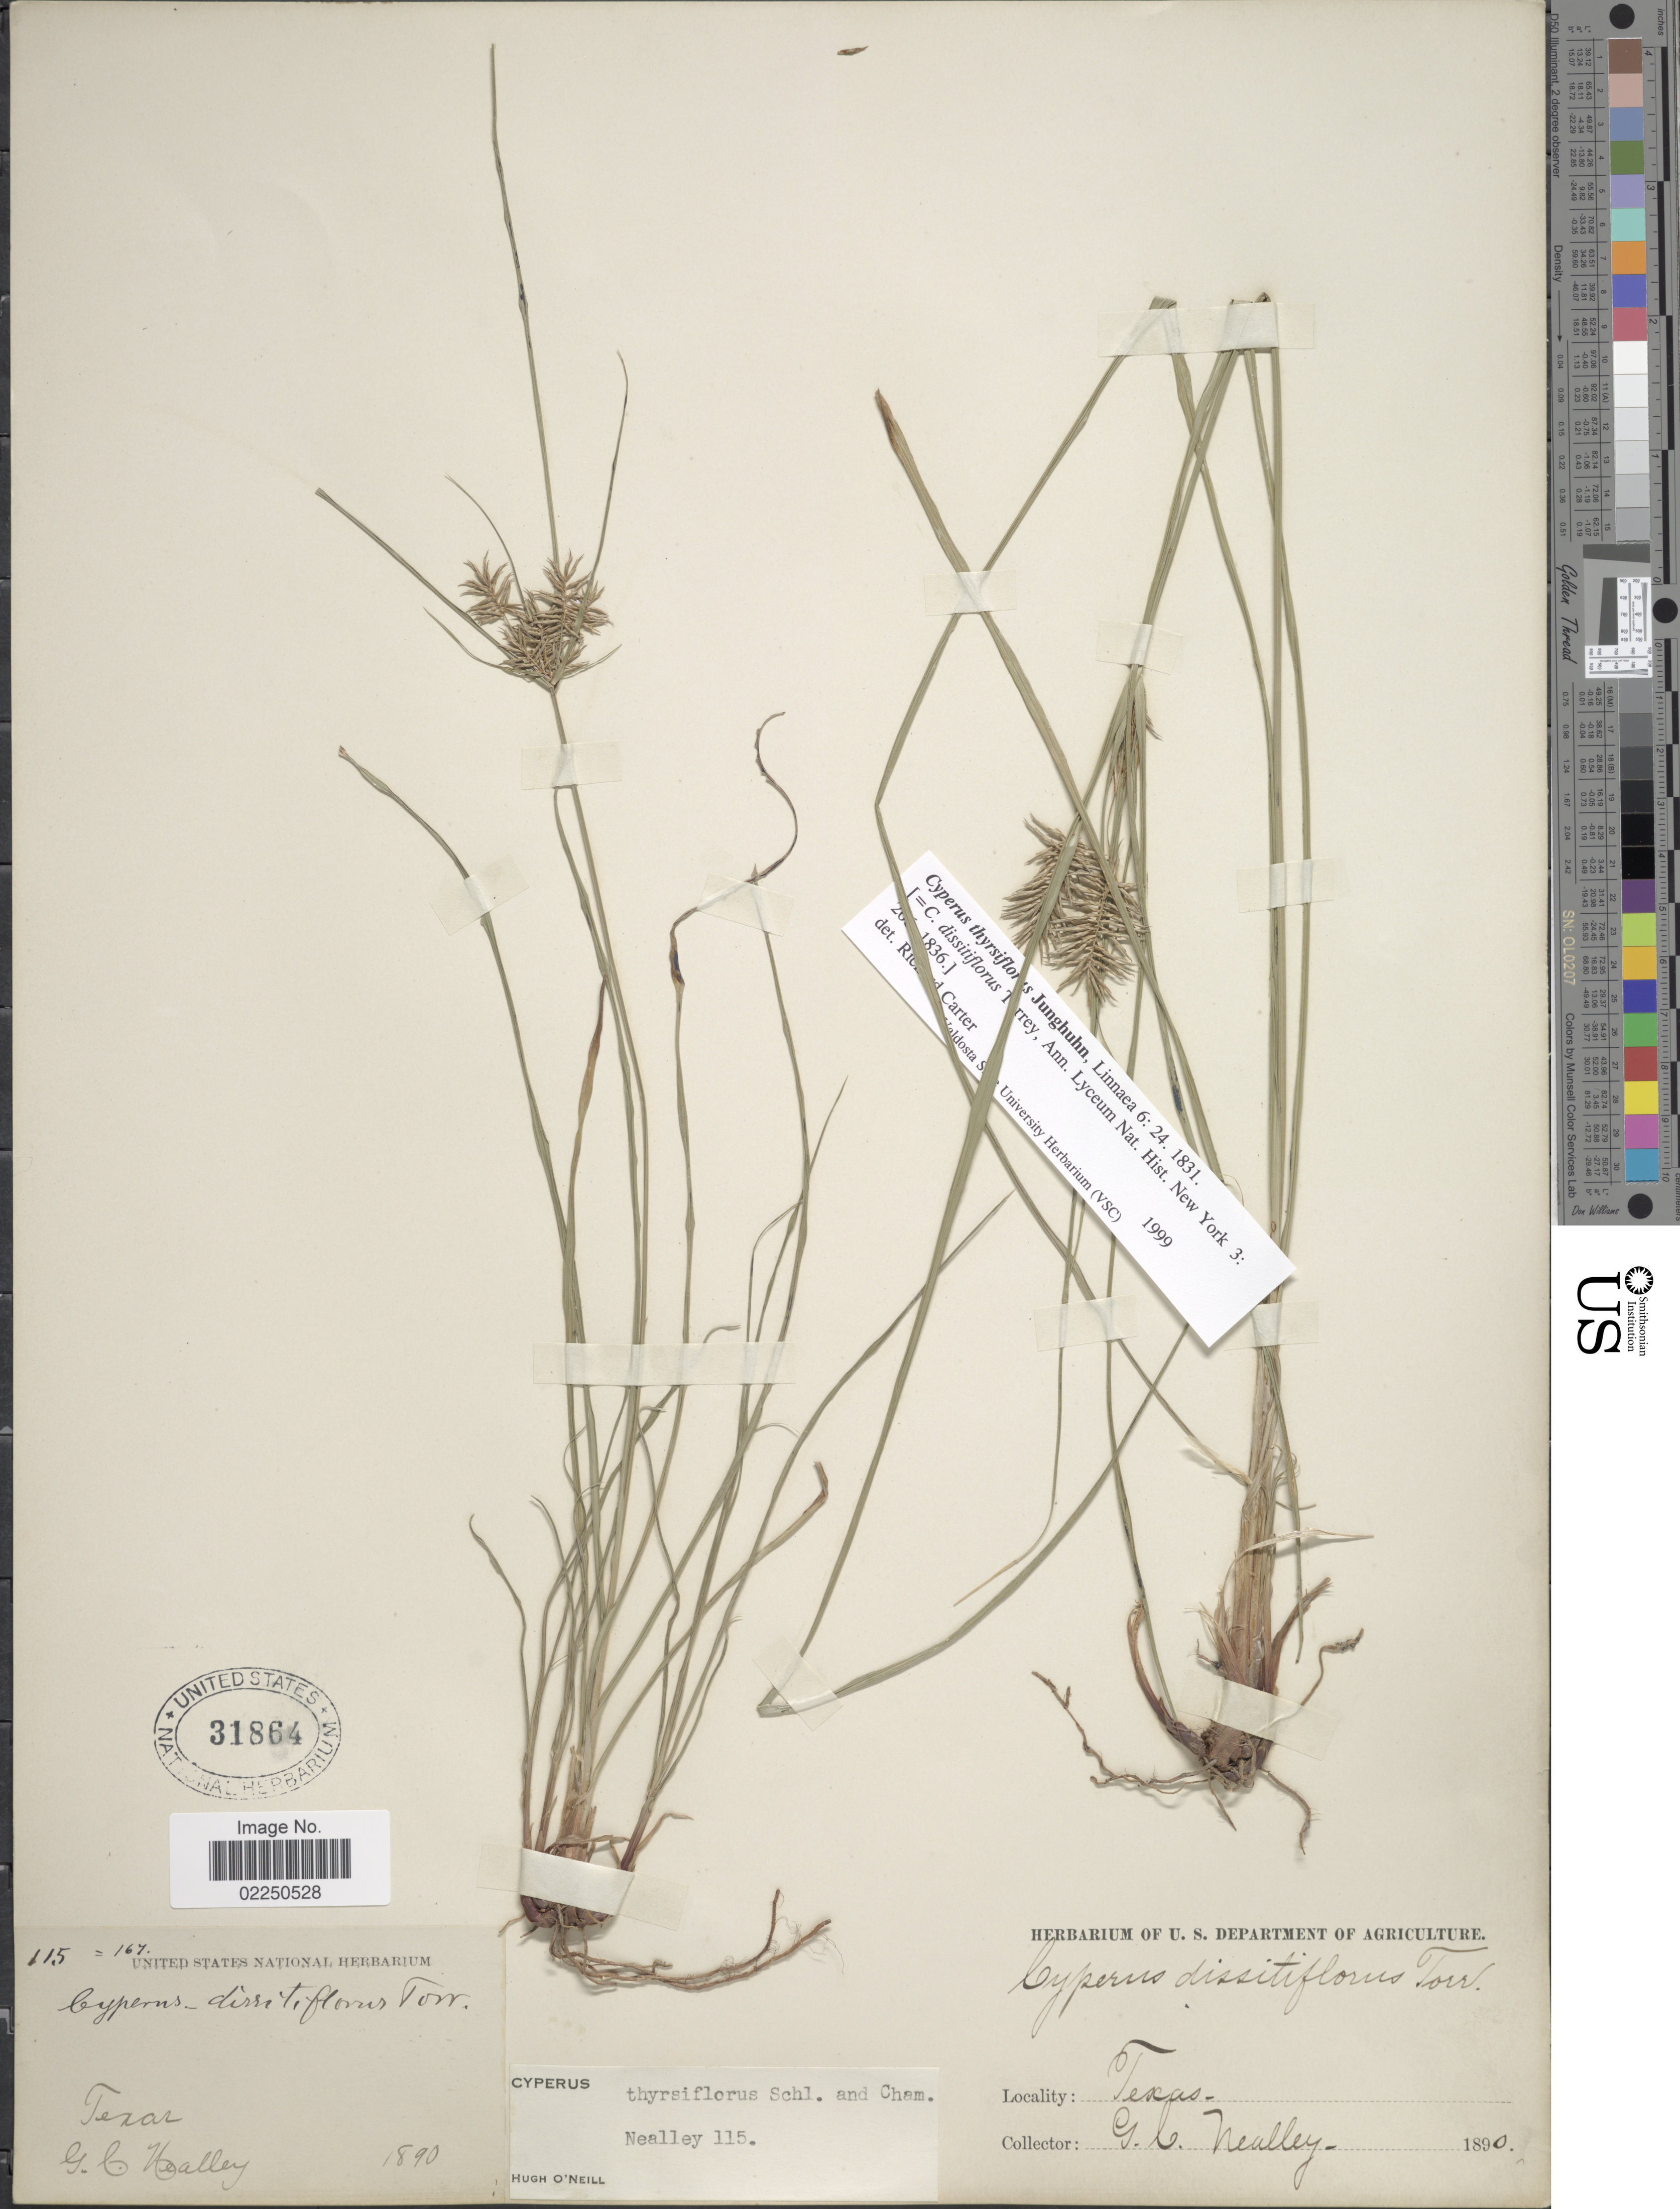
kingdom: Plantae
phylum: Tracheophyta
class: Liliopsida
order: Poales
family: Cyperaceae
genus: Cyperus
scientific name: Cyperus thyrsiflorus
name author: Jungh.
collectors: G. Neally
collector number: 115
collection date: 1890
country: United States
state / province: Texas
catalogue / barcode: US 31864